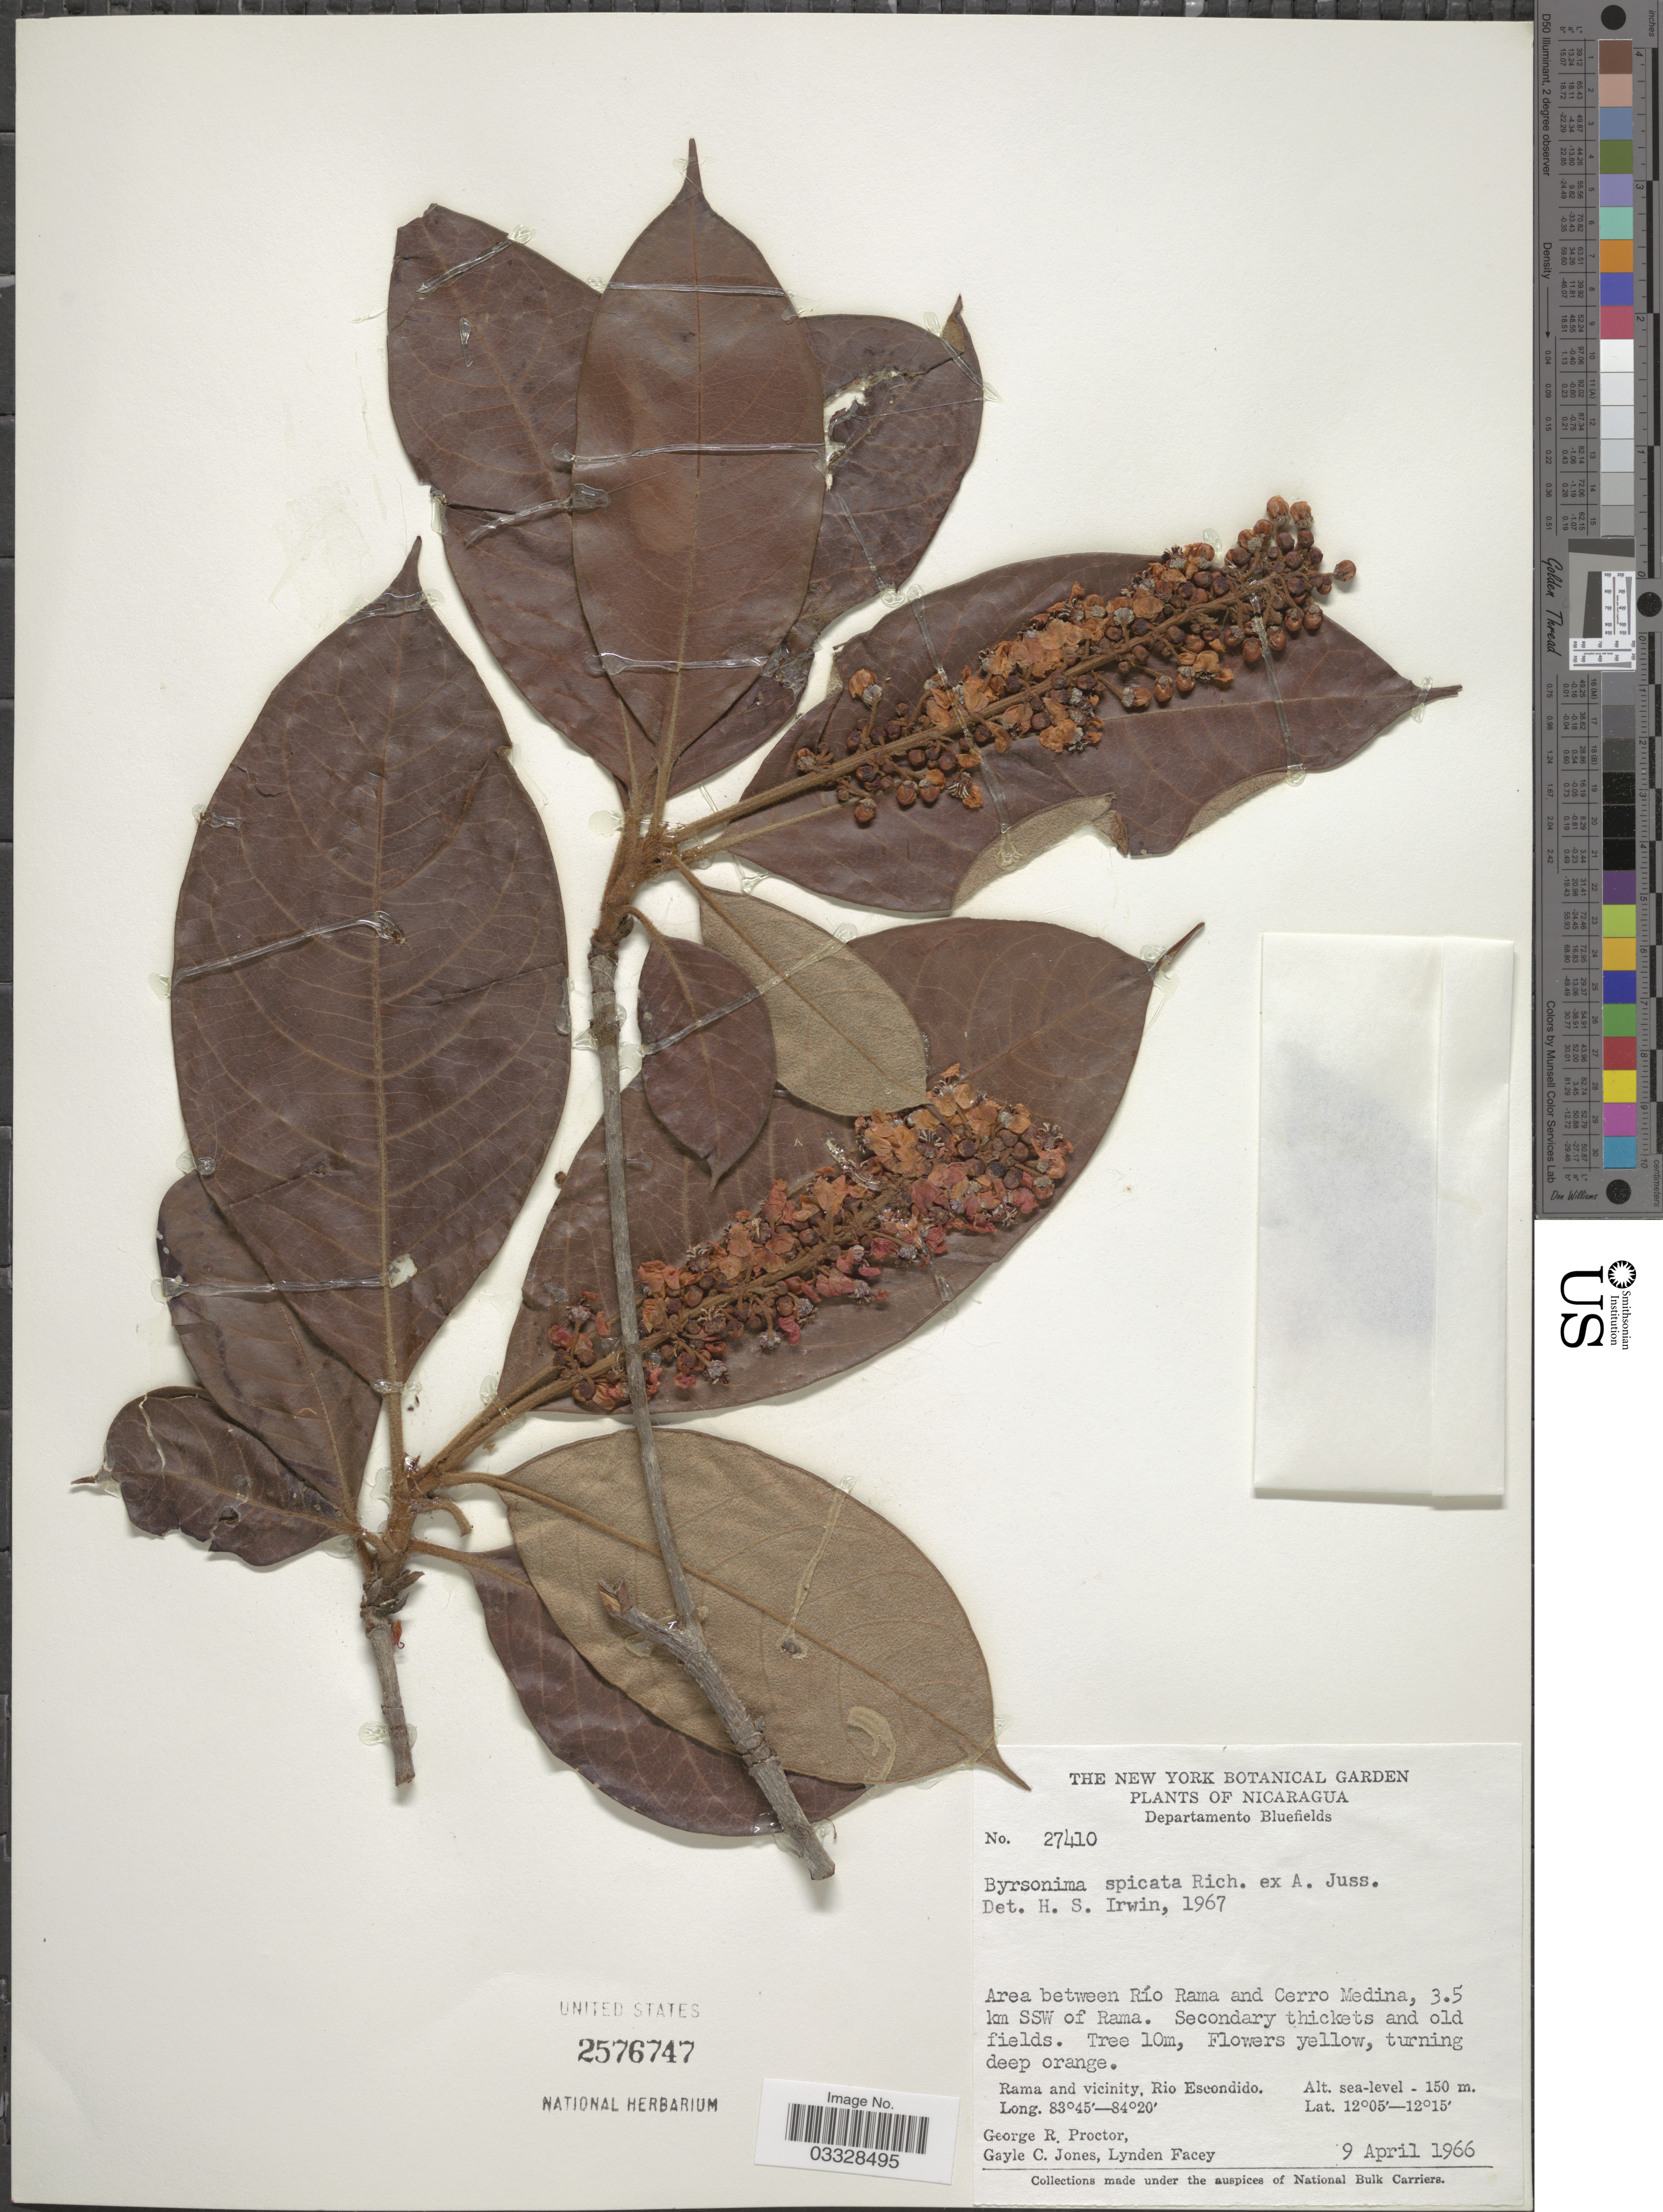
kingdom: Plantae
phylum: Tracheophyta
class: Magnoliopsida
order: Malpighiales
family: Malpighiaceae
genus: Byrsonima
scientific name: Byrsonima crassifolia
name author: (L.) Kunth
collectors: G. Proctor, G. C. Jones & L. Facey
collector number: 27410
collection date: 1966-04-09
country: Nicaragua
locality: Departamento Bluefields. Area between Río Rama and Cerro Medina, 3.5 km SSW of Rama. Rama and vicinity, Rio Escondido.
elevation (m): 0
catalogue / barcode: US 2576747